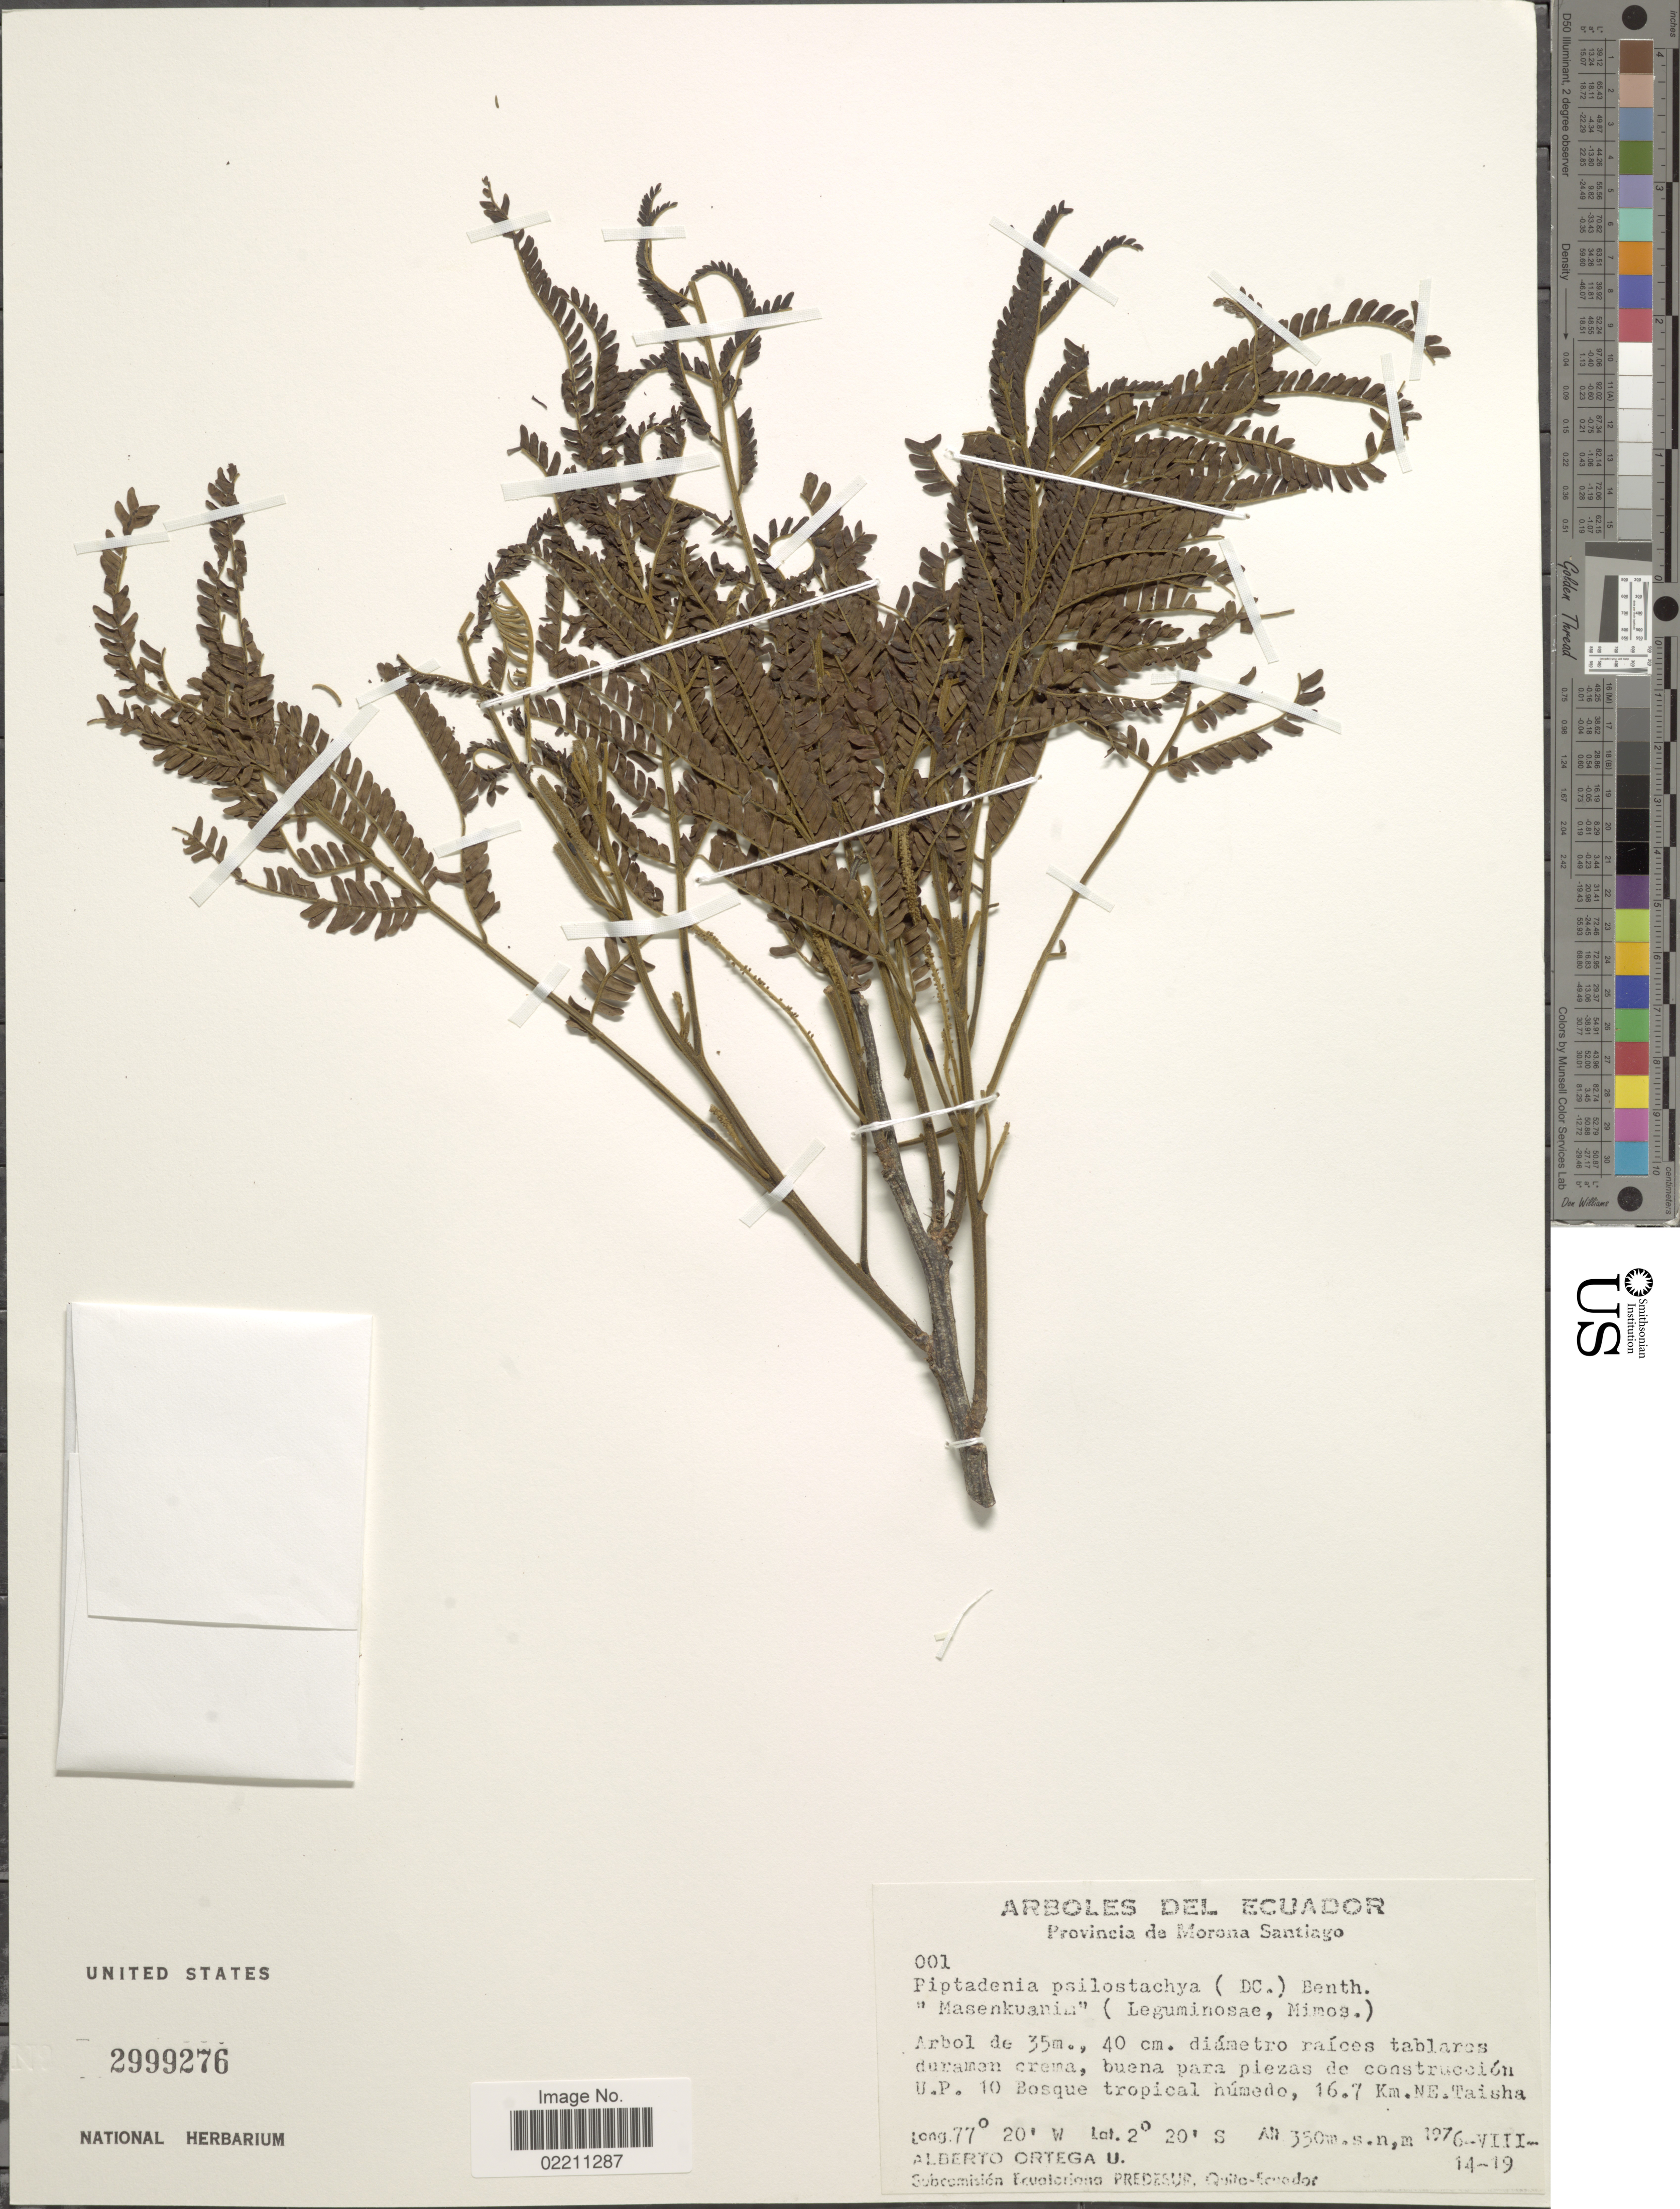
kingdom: Plantae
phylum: Tracheophyta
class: Magnoliopsida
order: Fabales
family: Fabaceae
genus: Marlimorimia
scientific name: Marlimorimia psilostachya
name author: (DC.) L.P. Queiroz & Marc.F. Simon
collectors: A. T. Ortega U.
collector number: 001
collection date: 1976-08-14/1976-08-19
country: Ecuador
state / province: Morona-Santiago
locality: Provincia de Morona Santiago. Buena para plezas de construccion U.P. 10 bosque tropical humede, 16.7 Km . NE taisha.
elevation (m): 350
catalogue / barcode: US 2999276